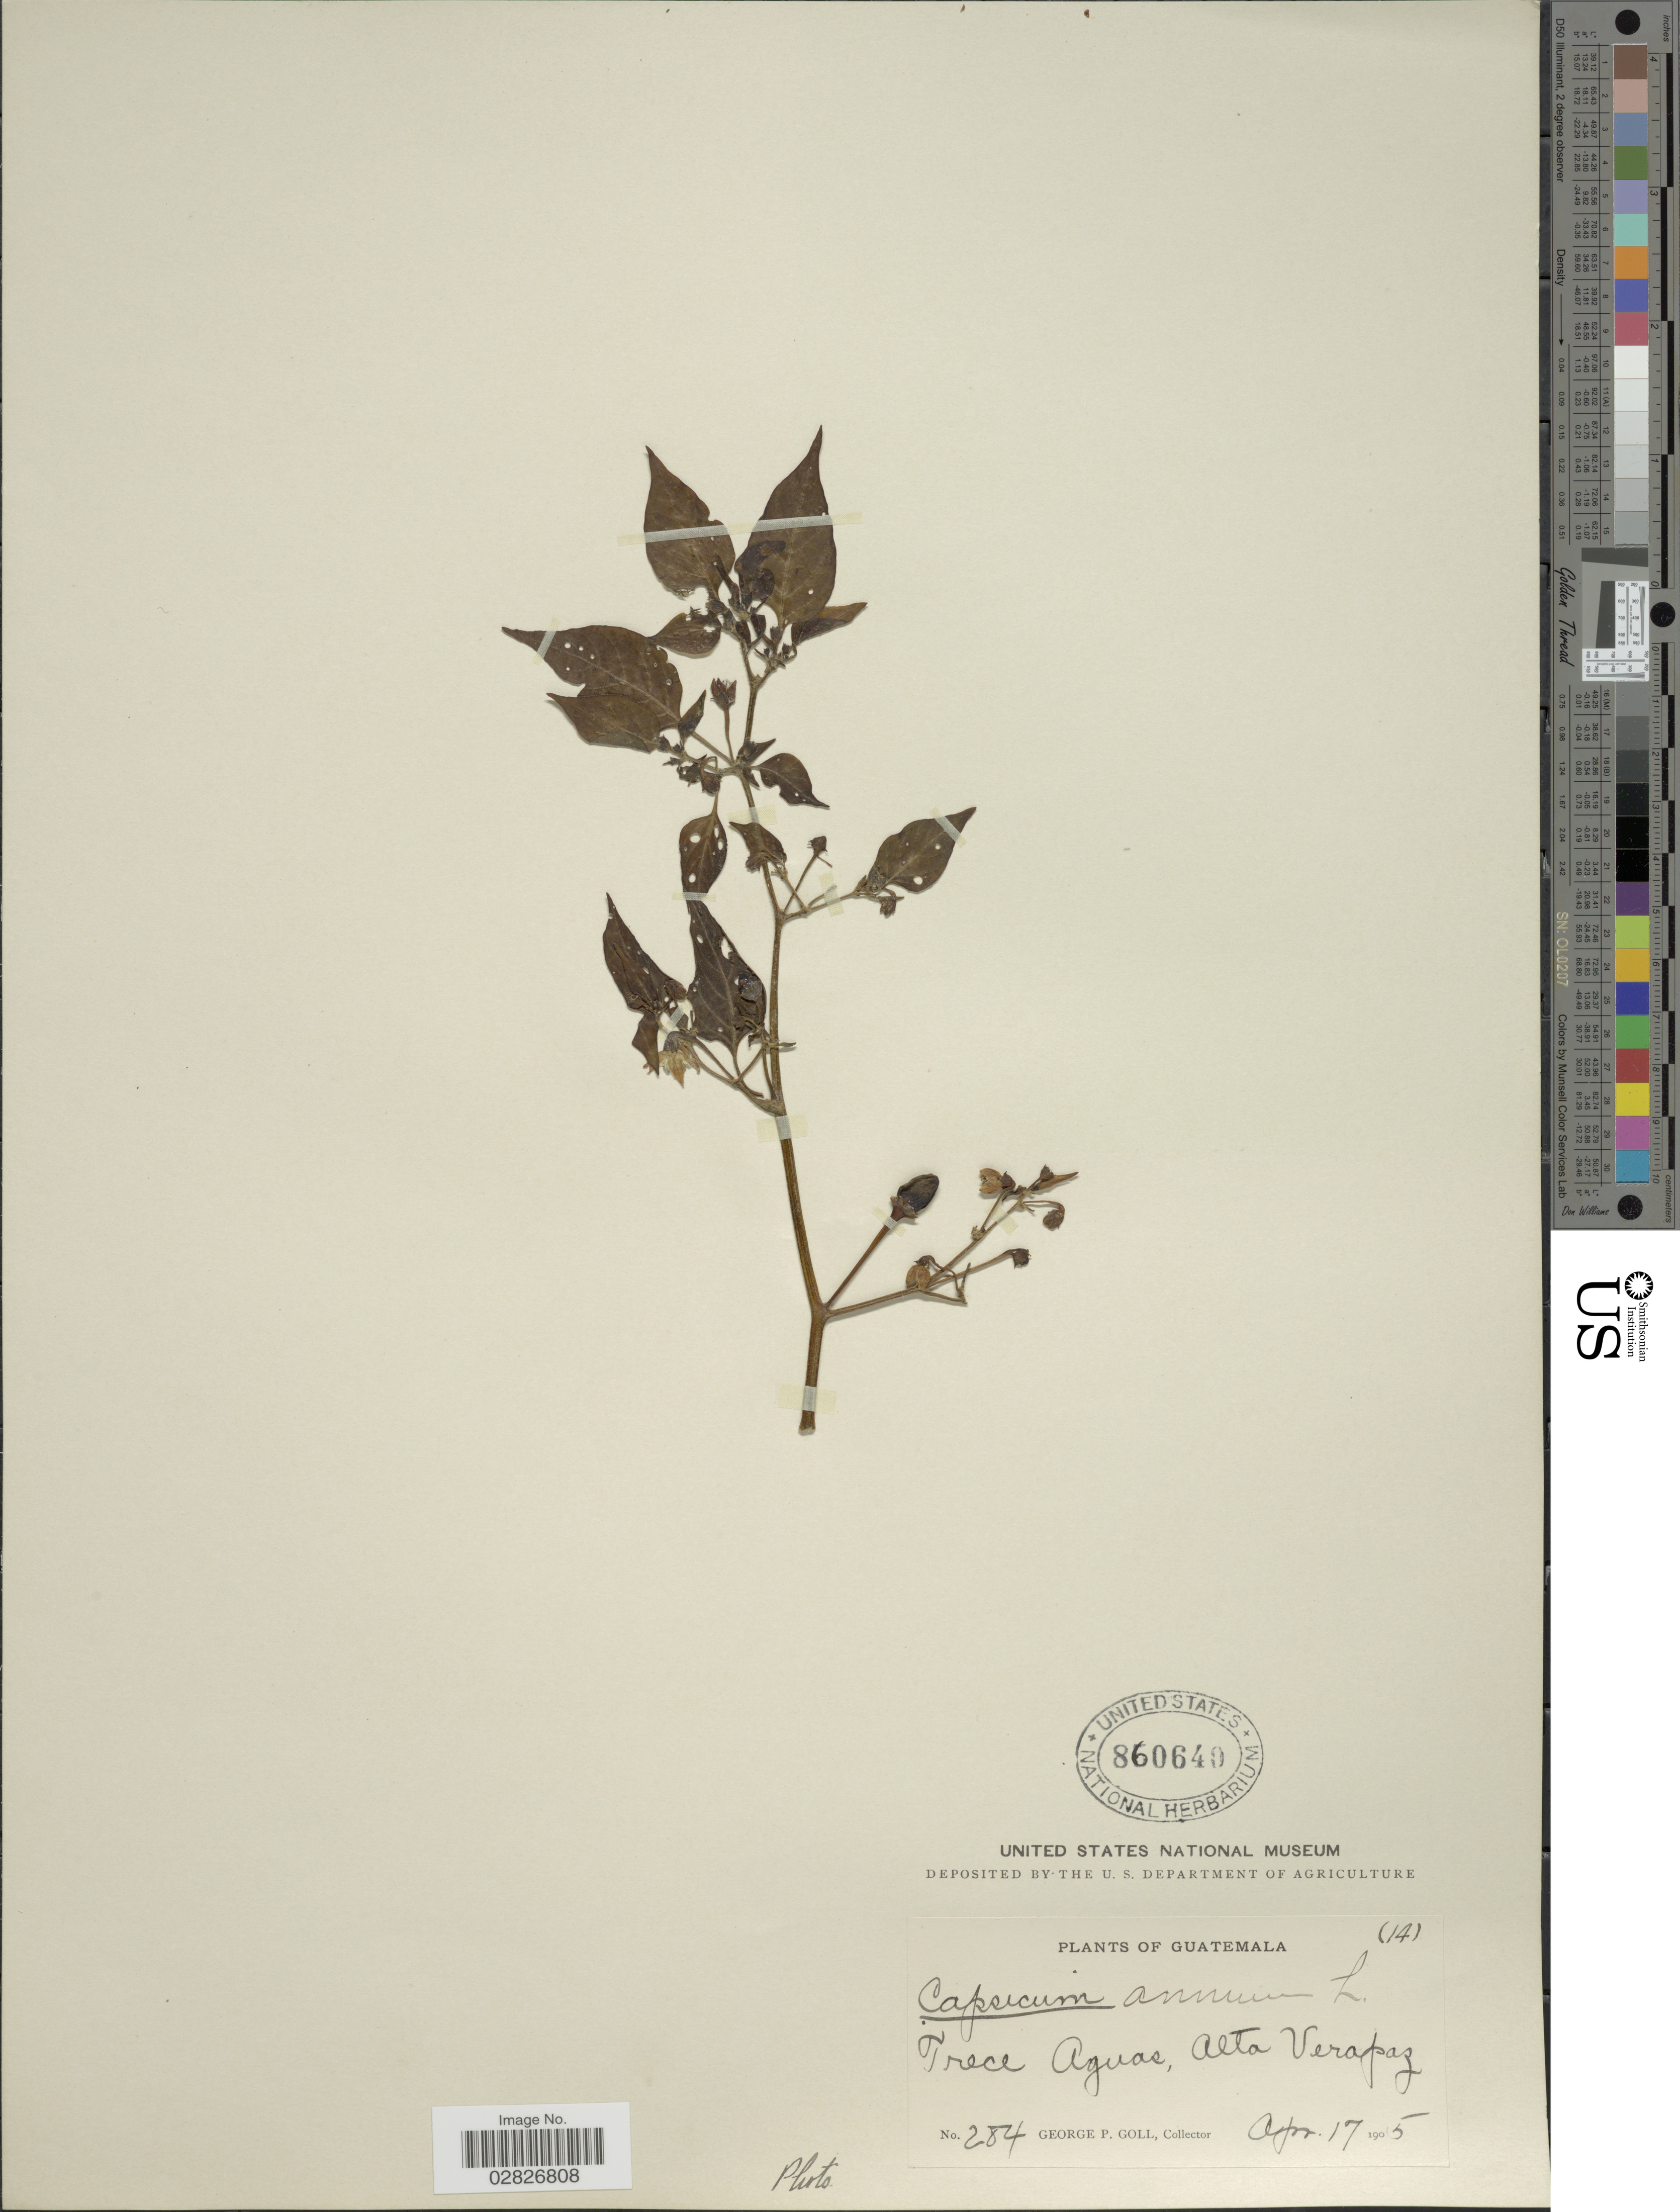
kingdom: Plantae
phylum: Tracheophyta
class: Magnoliopsida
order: Solanales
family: Solanaceae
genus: Capsicum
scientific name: Capsicum annuum 'Habanero'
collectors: G. P. Goll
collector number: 284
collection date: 1905-04-17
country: Guatemala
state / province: Alta Verapaz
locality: Trece Aguas.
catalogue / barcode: US 860640